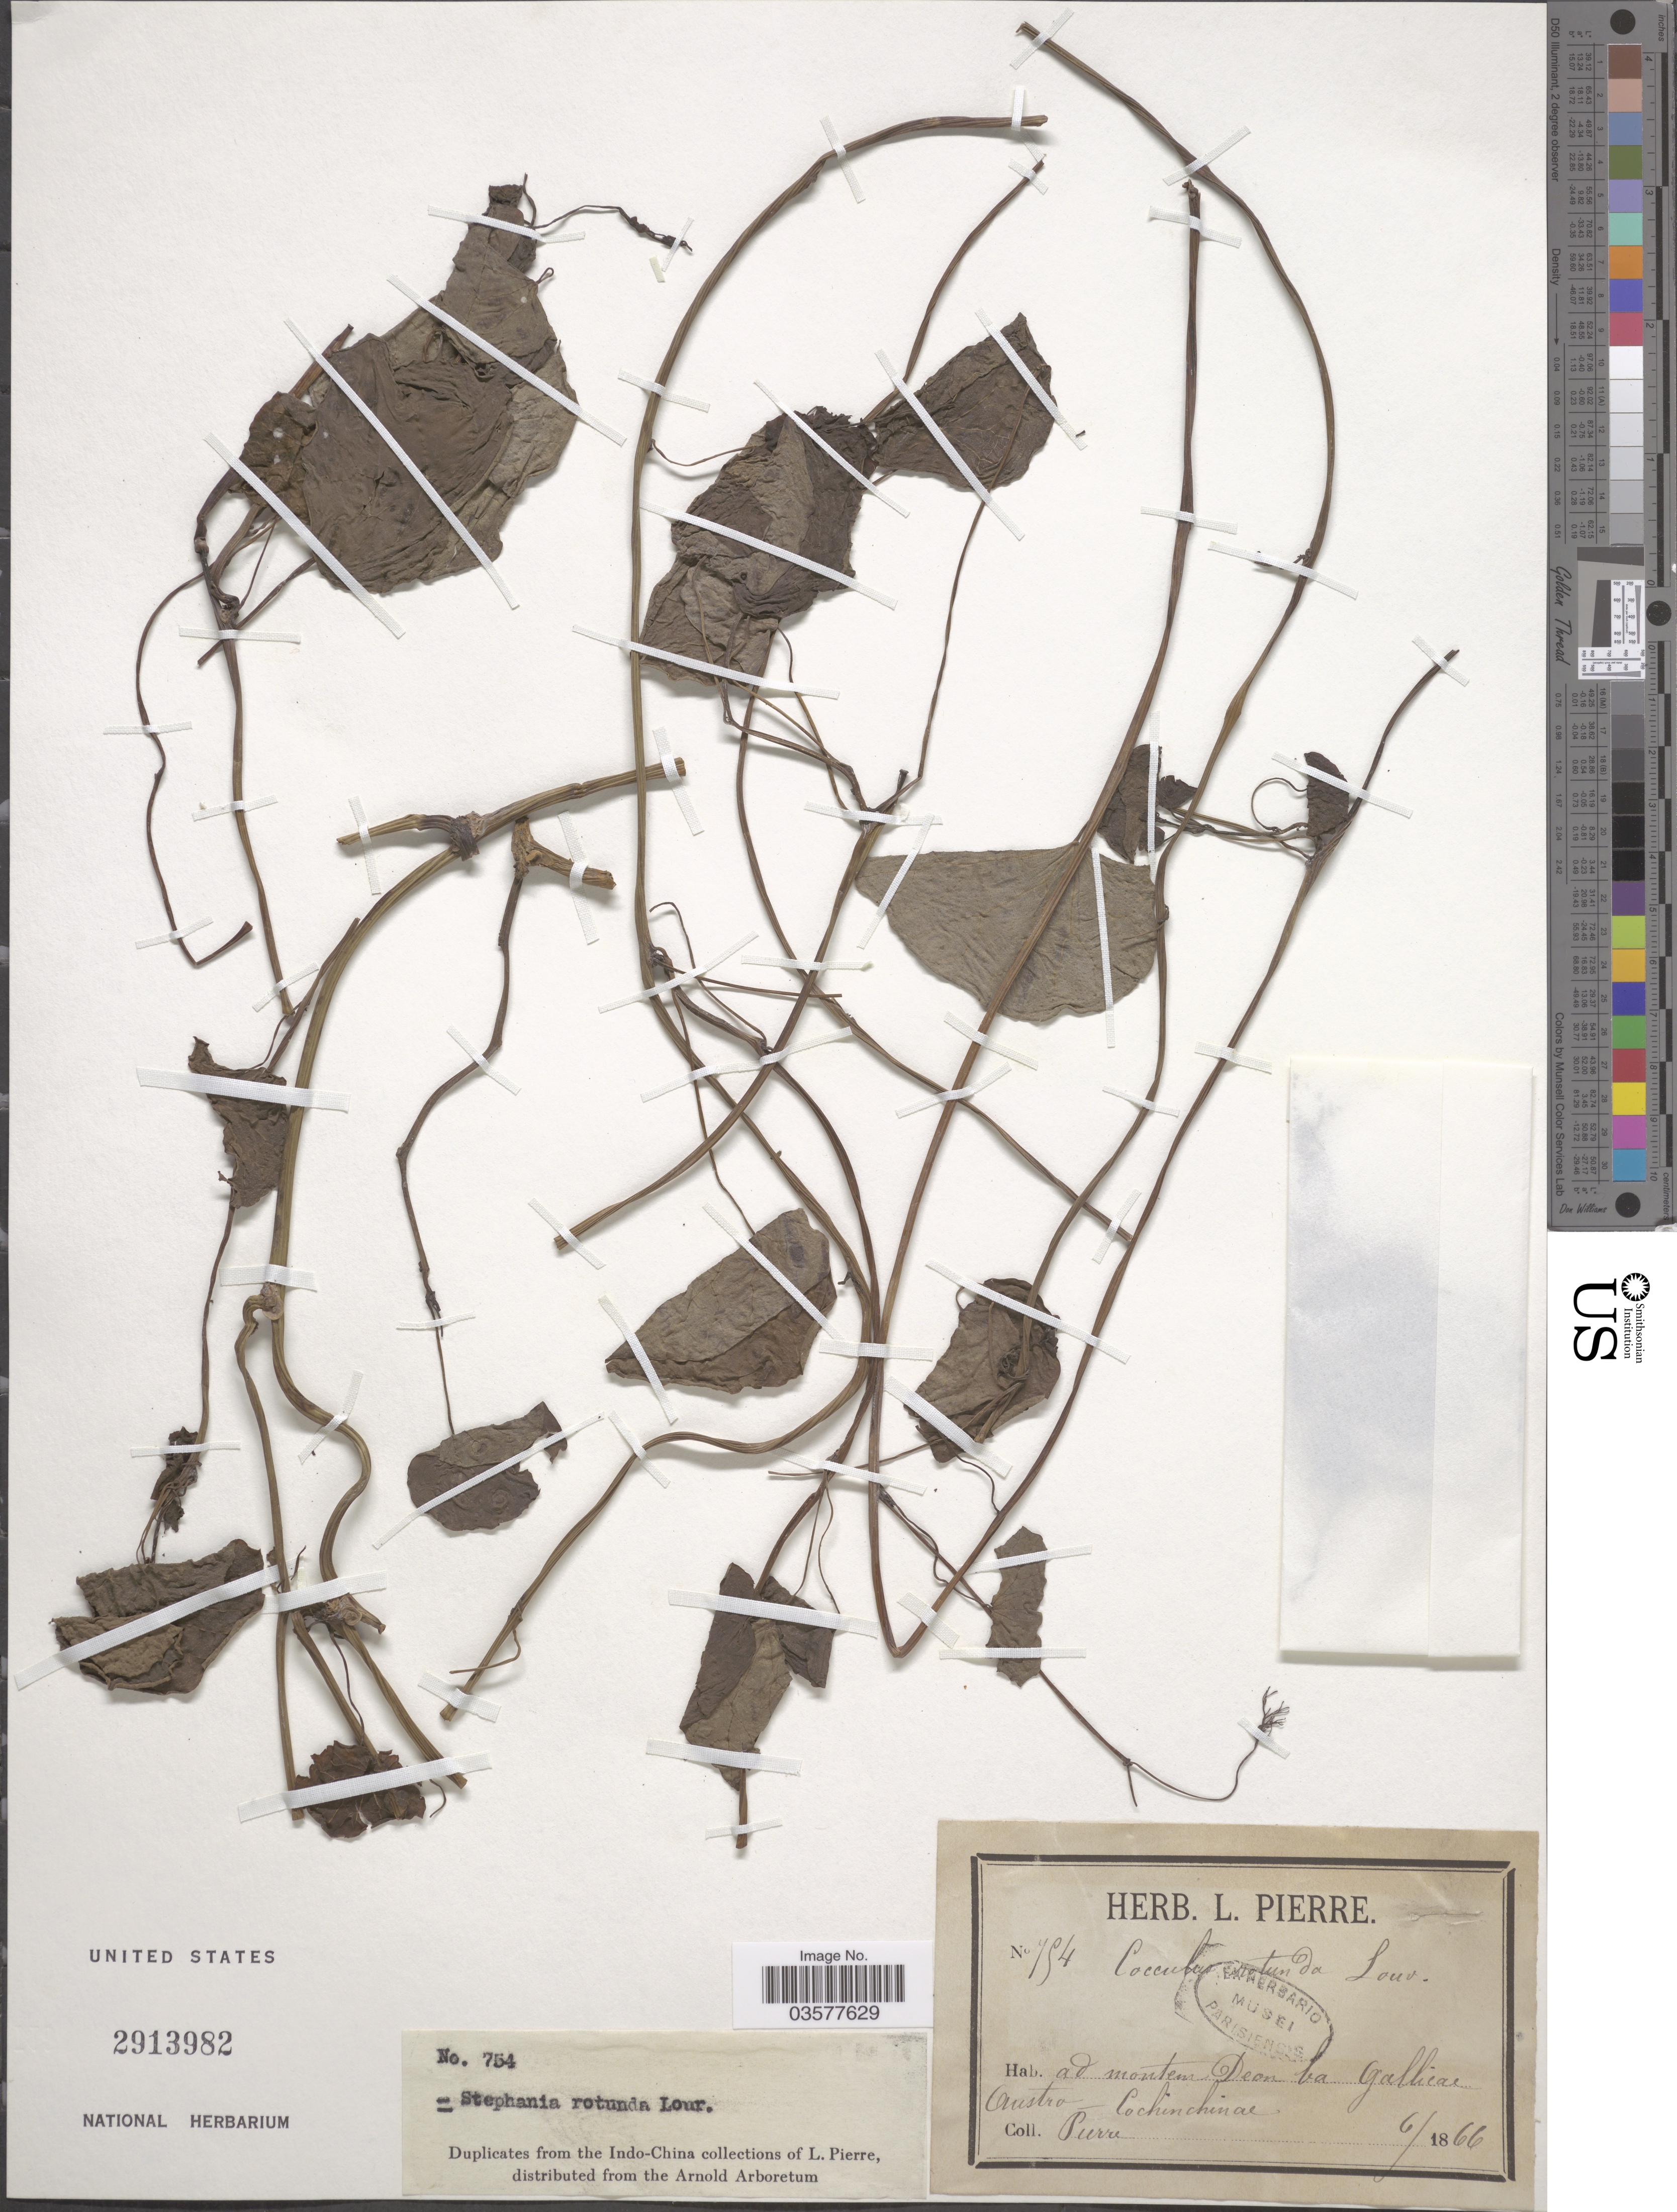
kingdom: Plantae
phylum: Tracheophyta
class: Magnoliopsida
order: Ranunculales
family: Menispermaceae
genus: Stephania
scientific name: Stephania rotunda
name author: Lour.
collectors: L. Pierre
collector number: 754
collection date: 1866-06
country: Vietnam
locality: Ad montem Deon ba, Gallicae Austro-Cochinchinae [At Deon Ba mountain, south French Cochinchina]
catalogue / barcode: US 2913982